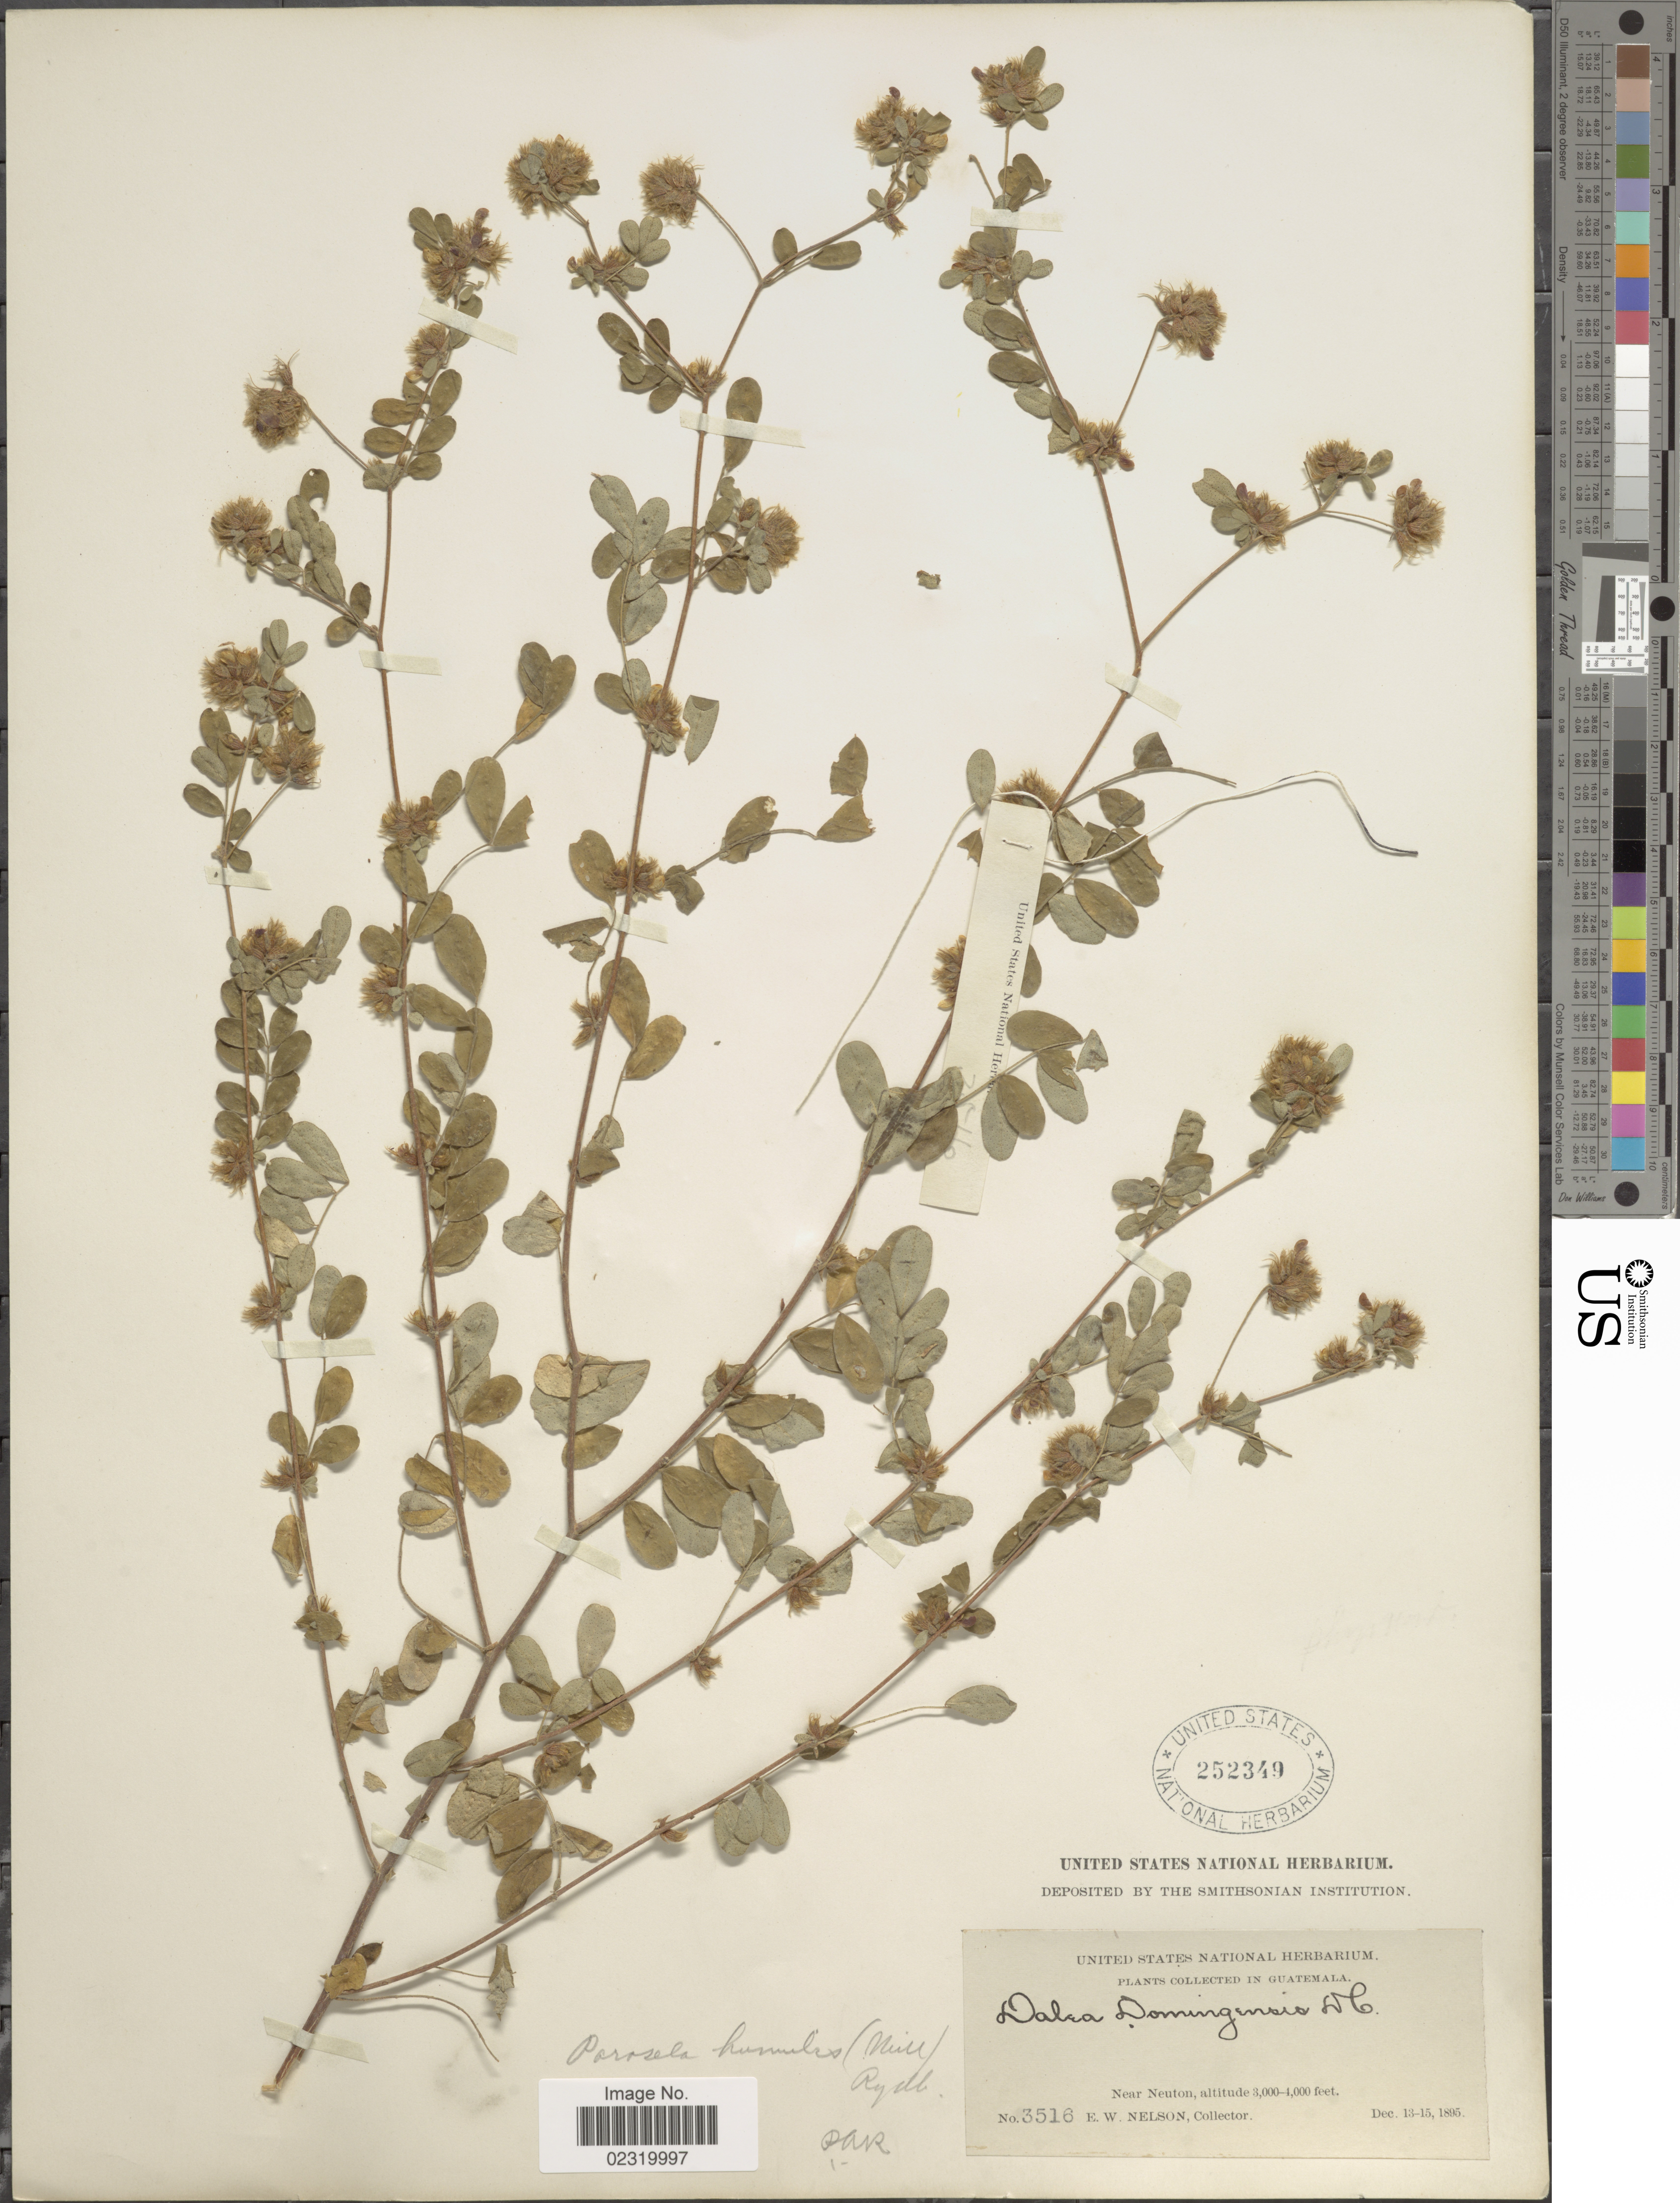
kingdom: Plantae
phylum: Tracheophyta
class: Magnoliopsida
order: Fabales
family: Fabaceae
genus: Dalea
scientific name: Dalea scandens var. vulneraria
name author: (Oerst.) Barneby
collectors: E. W. Nelson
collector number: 3516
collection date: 1895-12-13/1895-12-15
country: Guatemala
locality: Near Neuton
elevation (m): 914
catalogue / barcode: US 252349